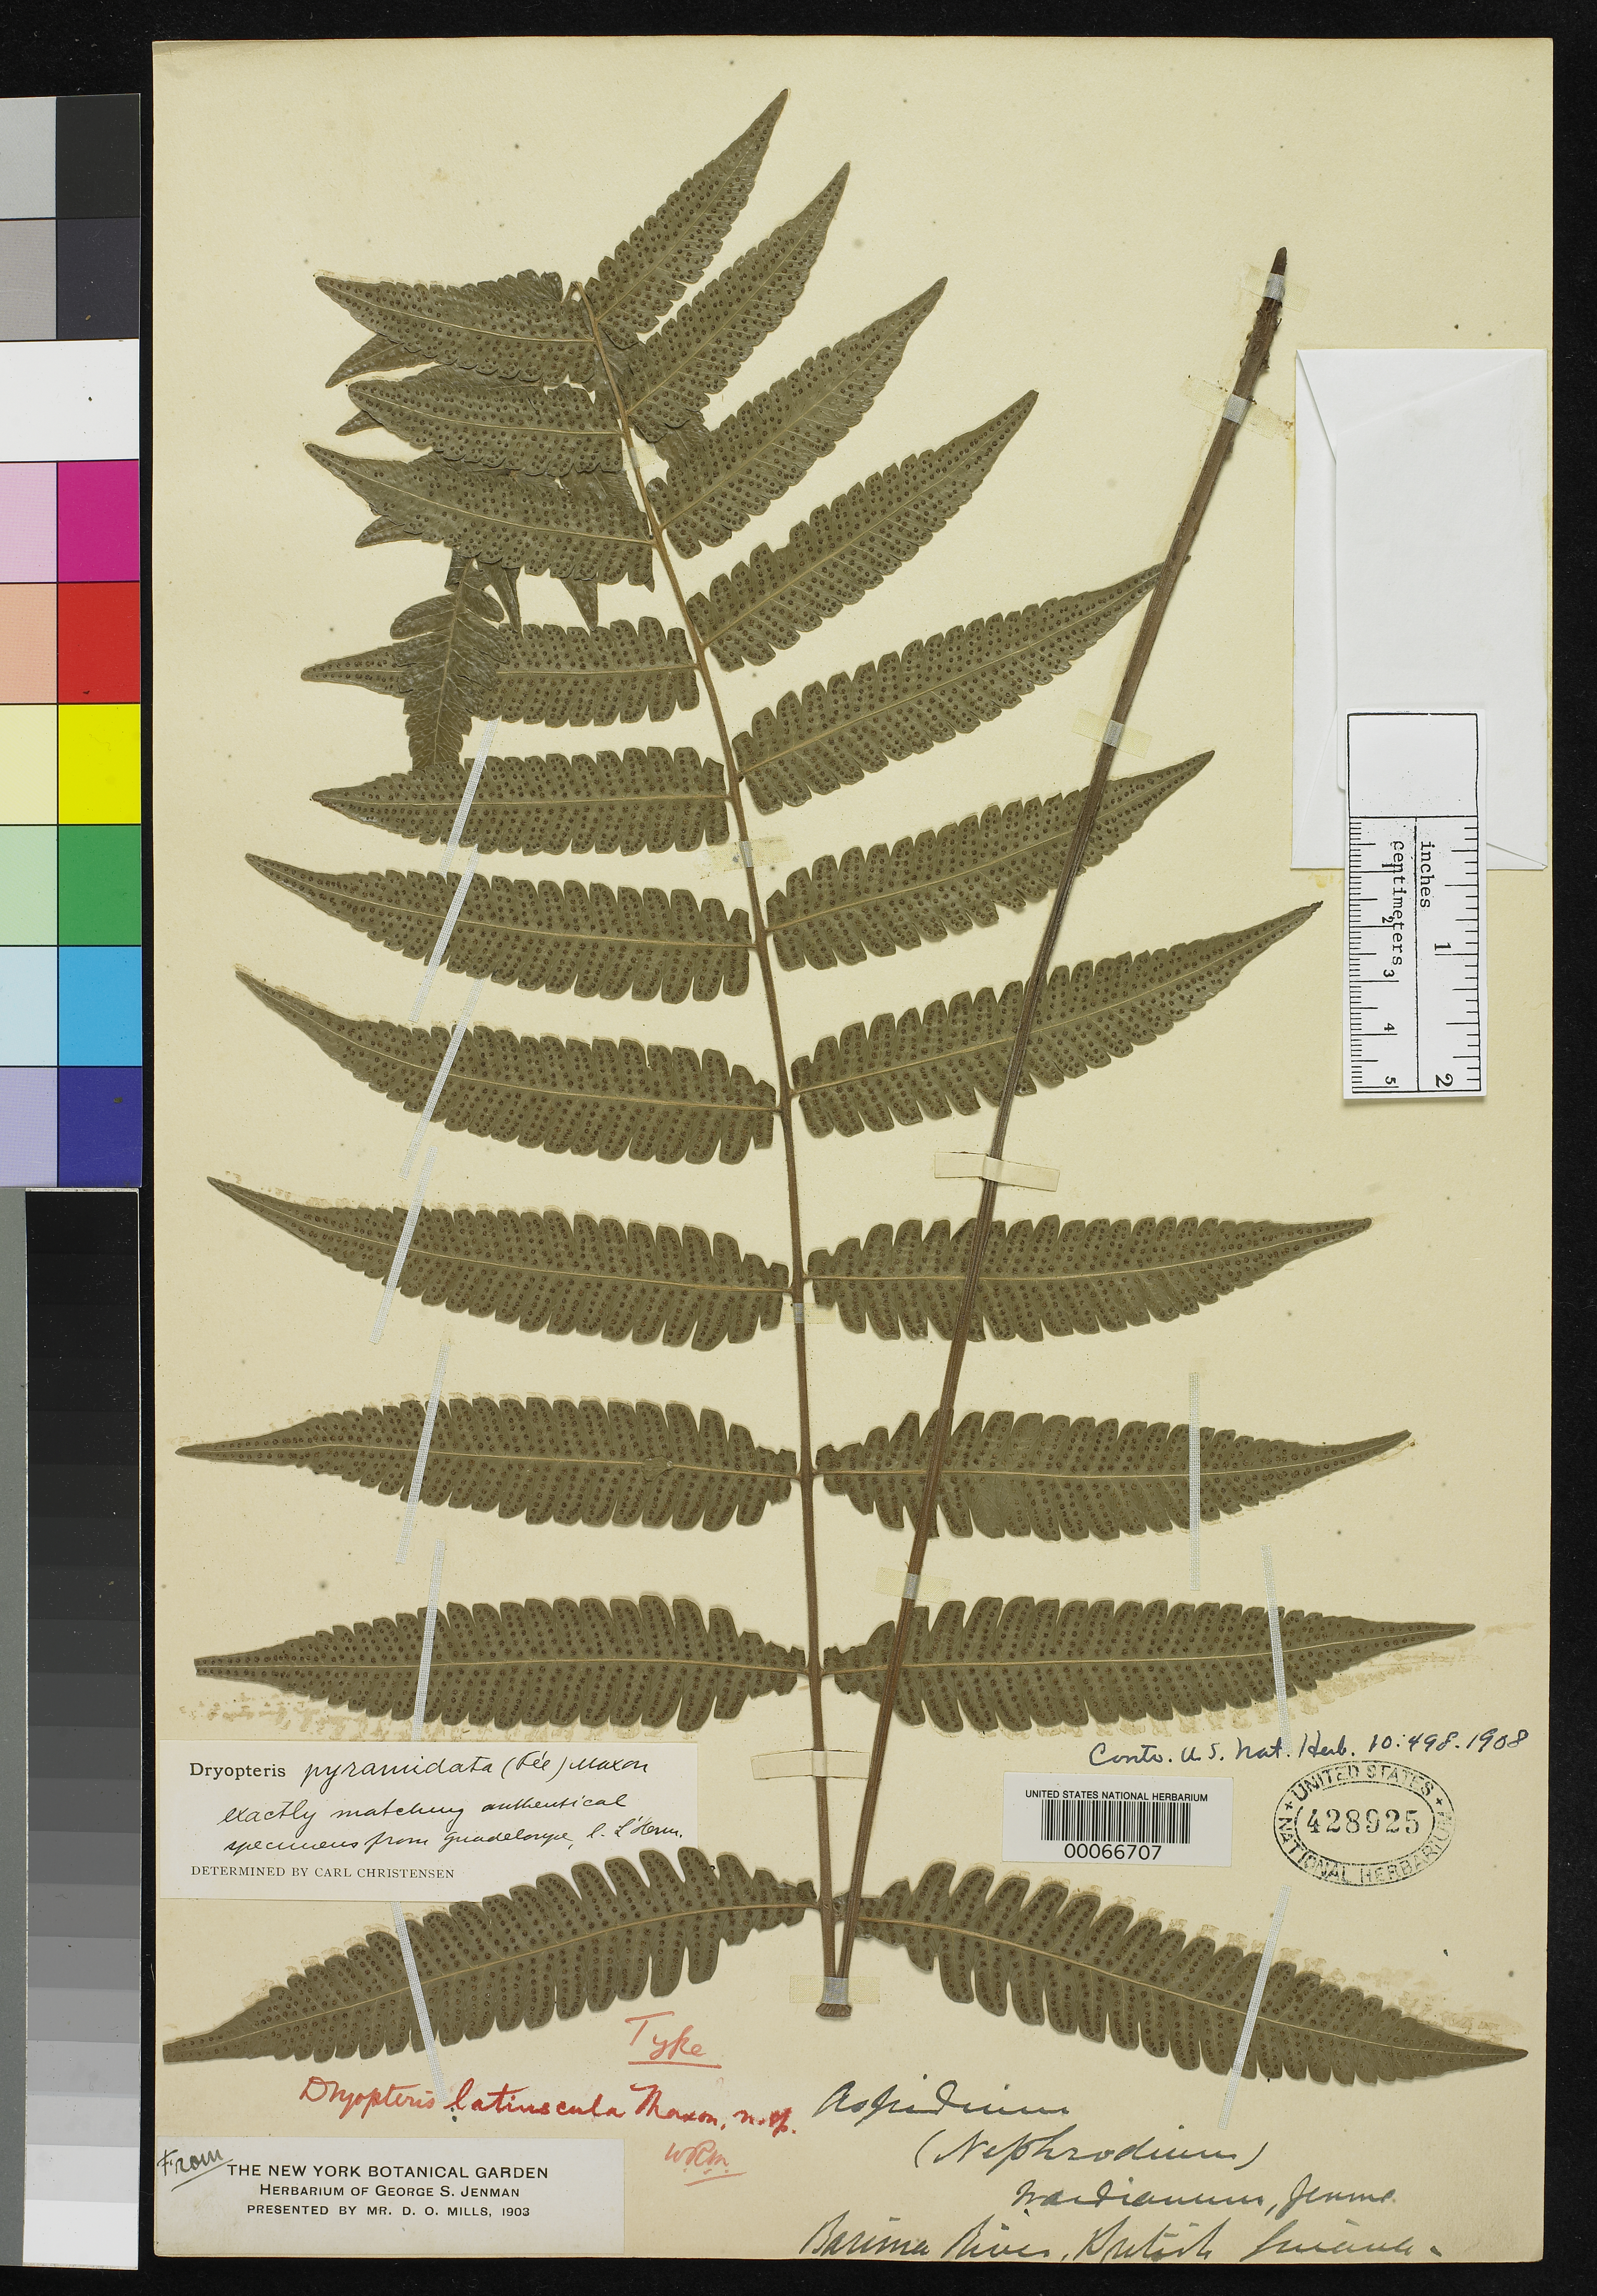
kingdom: Plantae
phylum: Tracheophyta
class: Polypodiopsida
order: Polypodiales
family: Dryopteridaceae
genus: Dryopteris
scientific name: Dryopteris latiuscula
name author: Maxon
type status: Holotype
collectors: G. S. Jenman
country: Guyana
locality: Barima River.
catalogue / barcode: US 428925